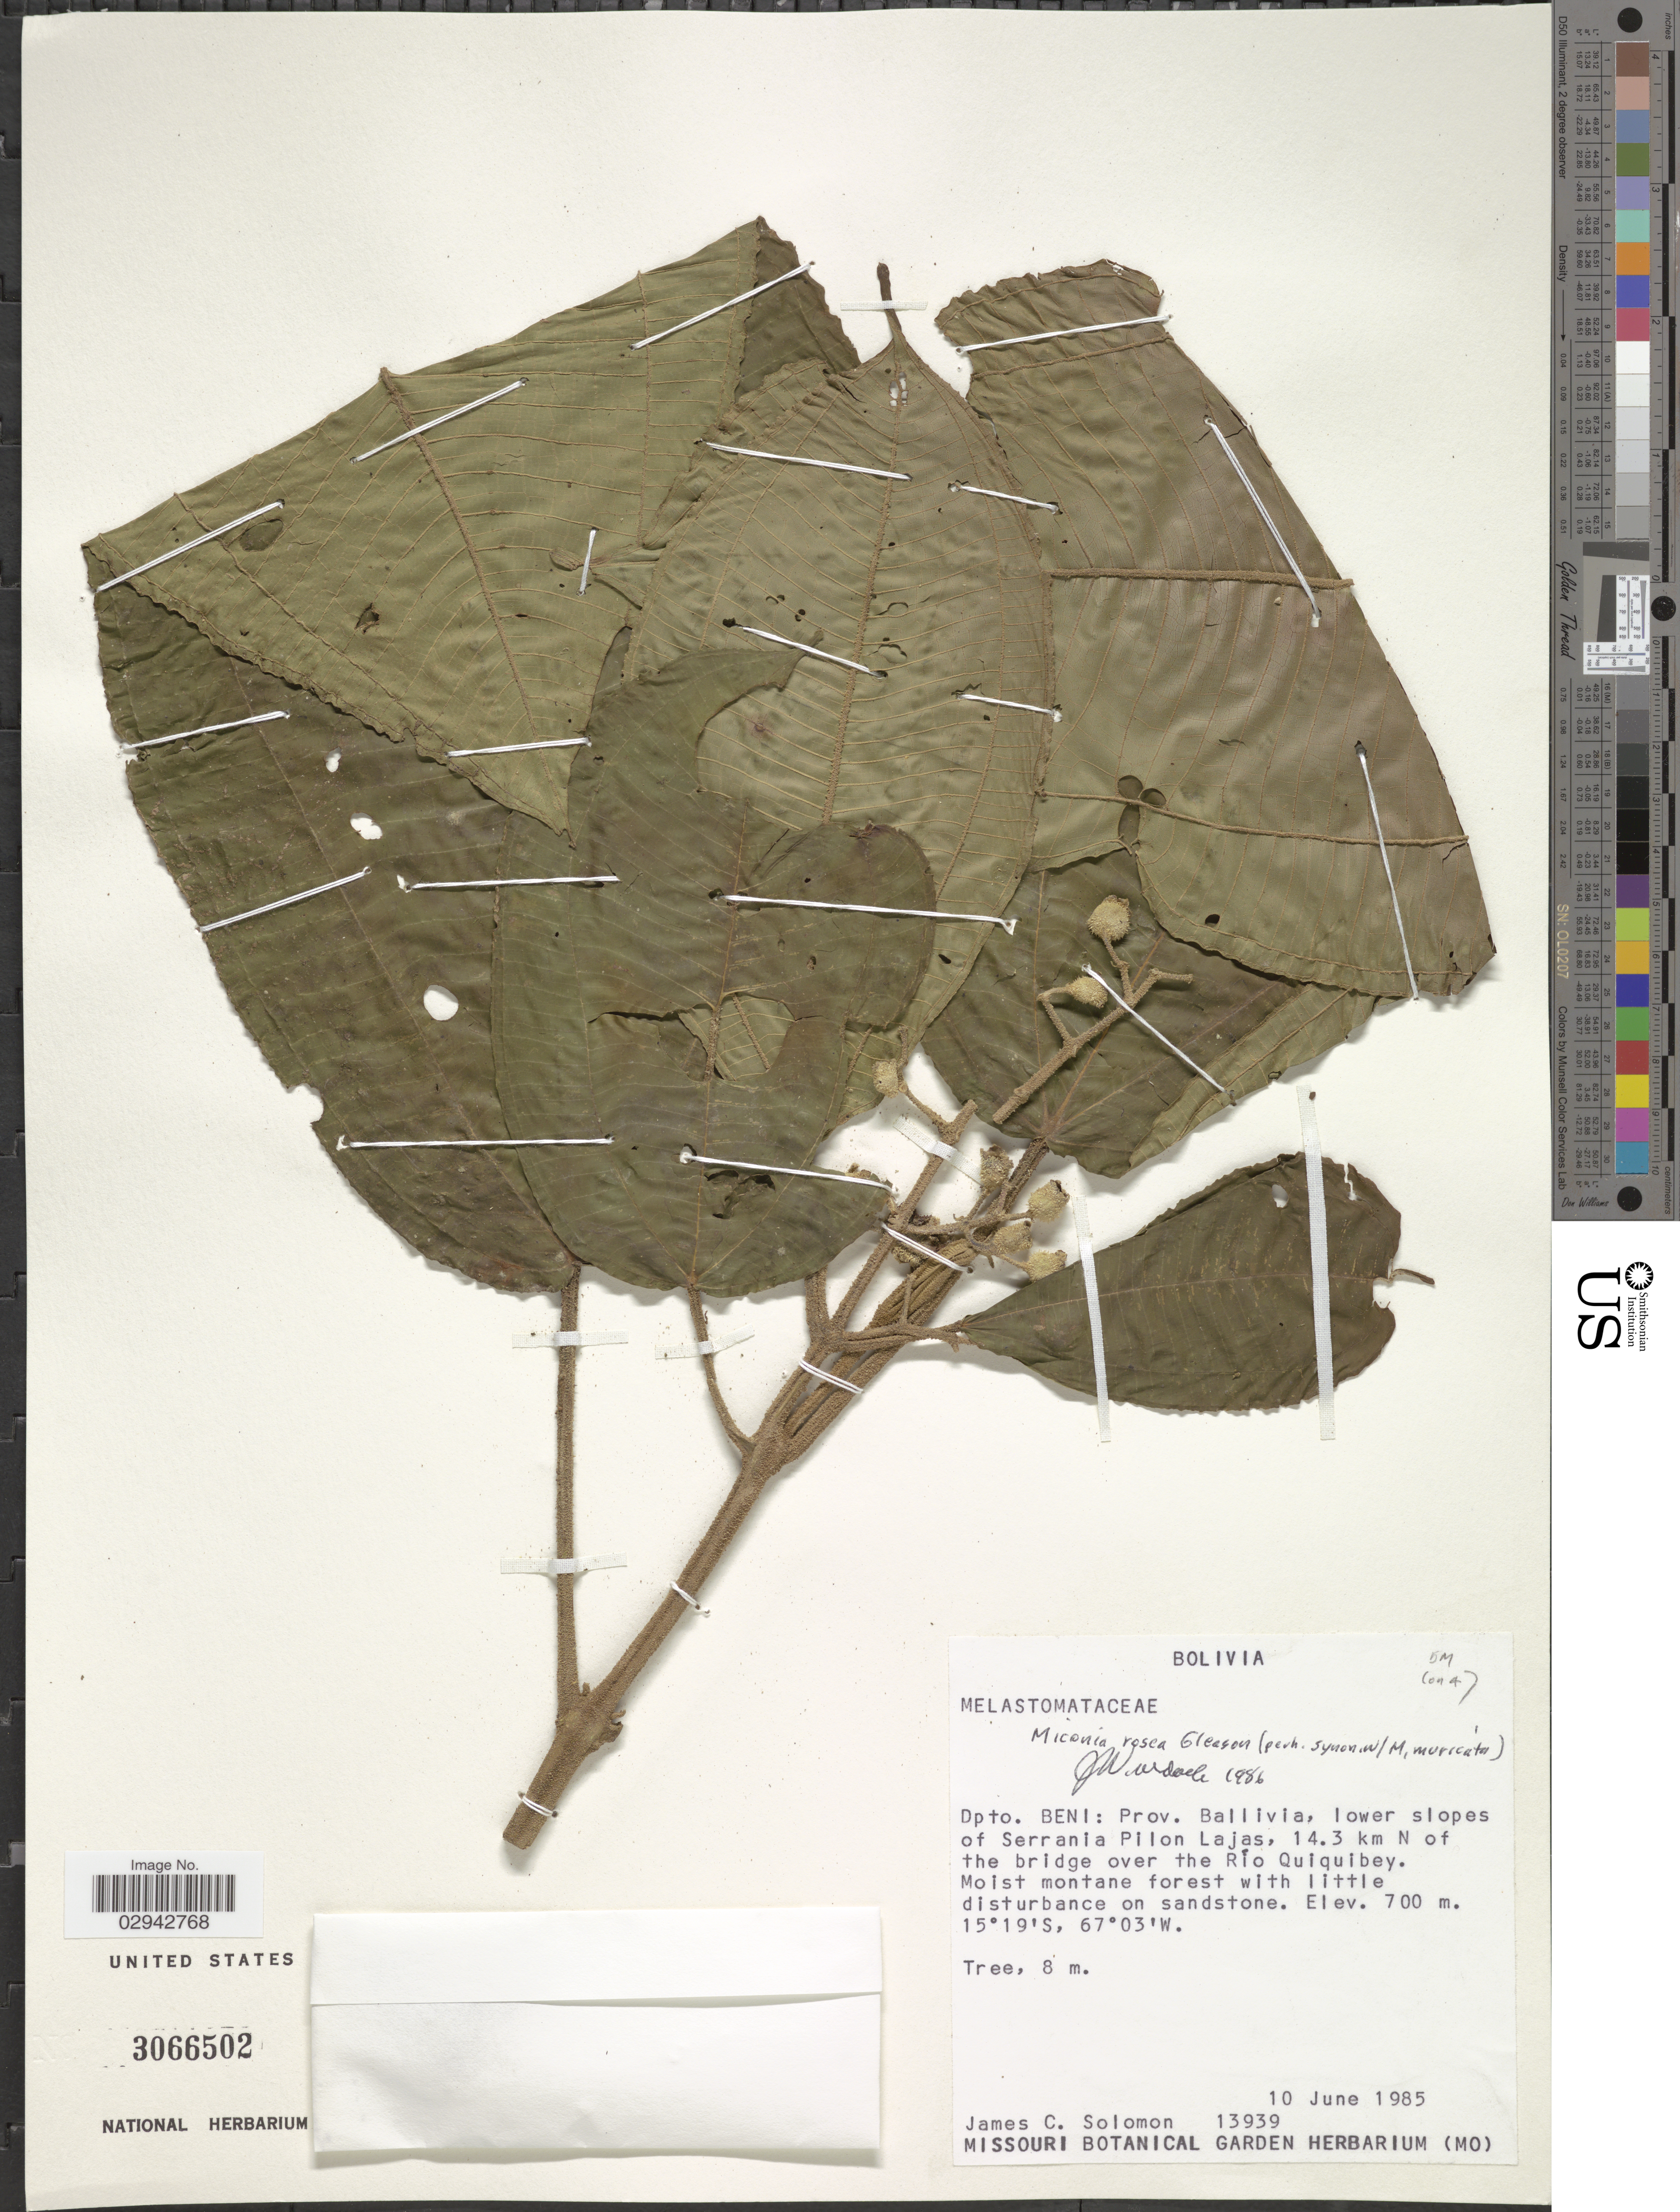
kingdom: Plantae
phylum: Tracheophyta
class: Magnoliopsida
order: Myrtales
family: Melastomataceae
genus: Miconia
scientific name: Miconia rosea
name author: Gleason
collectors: J. C. Solomon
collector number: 13939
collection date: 1985-06-10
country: Bolivia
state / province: Beni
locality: Dpto. Beni: Prov. Ballivia, lower slopes of Serrania Pilon Lajas, 14.3 km N of the bridge over the Río Quiquibey.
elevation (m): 700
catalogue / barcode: US 3066502